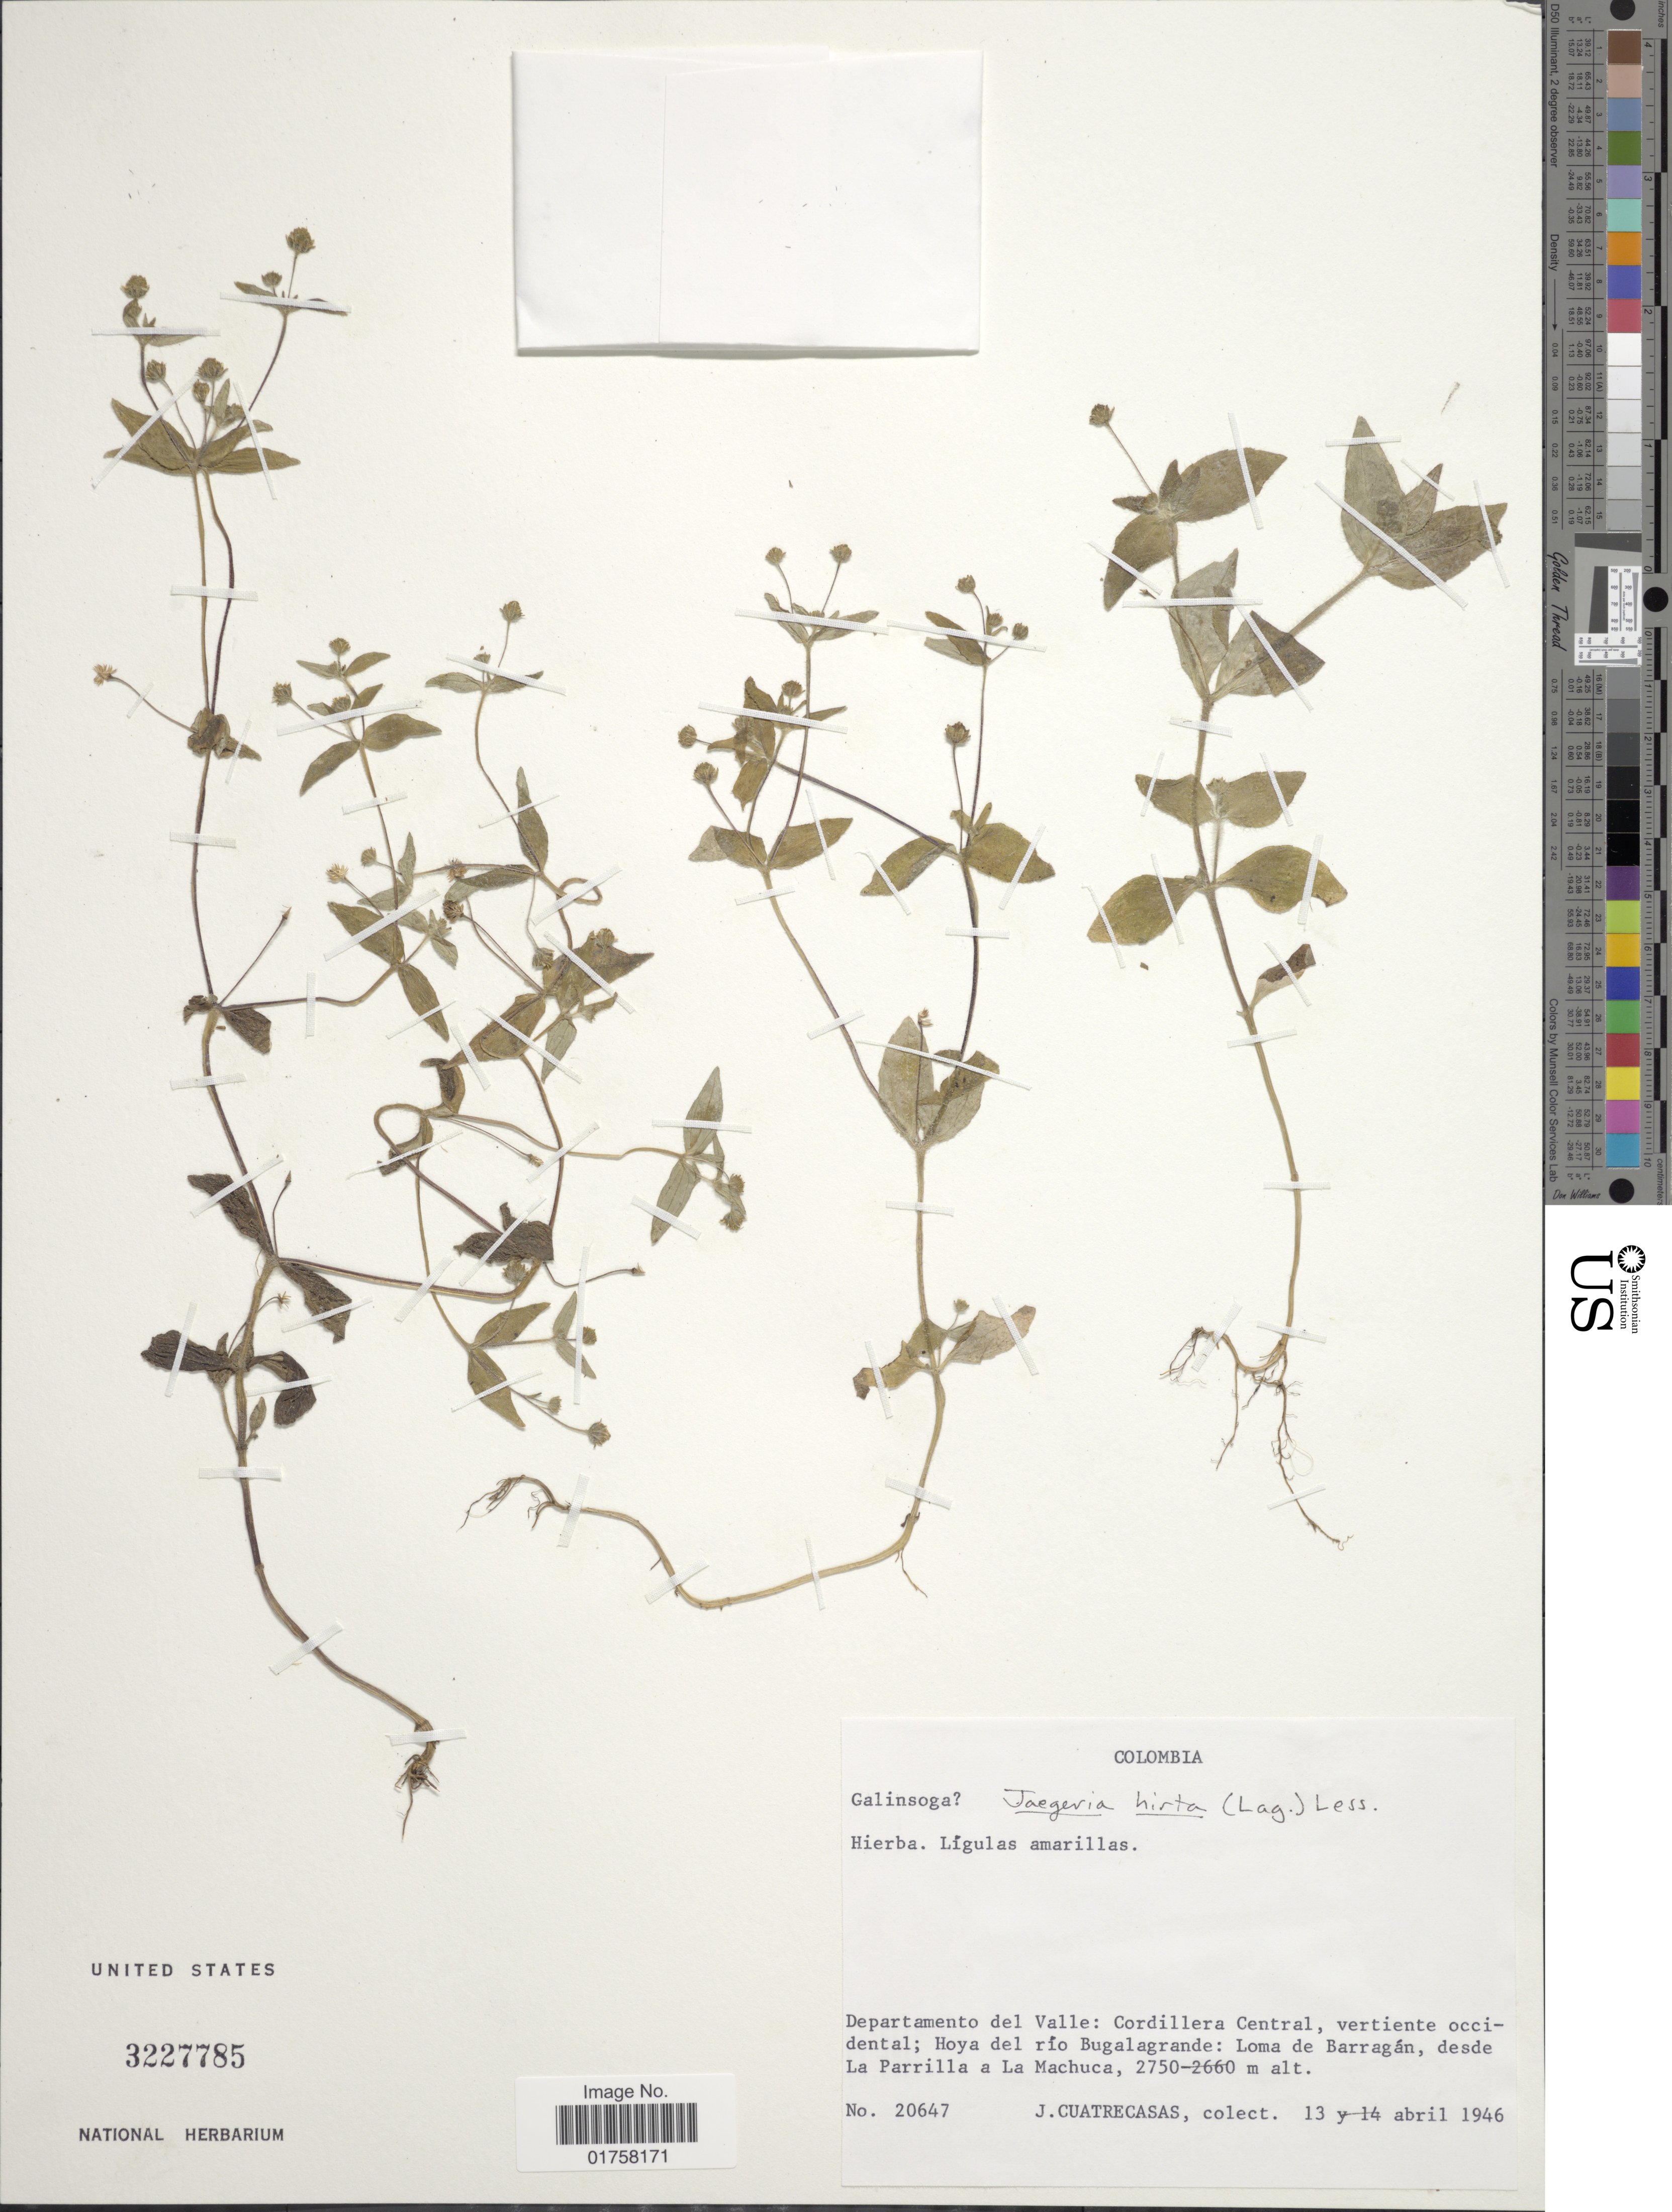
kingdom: Plantae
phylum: Tracheophyta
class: Magnoliopsida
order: Asterales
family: Asteraceae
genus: Jaegeria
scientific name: Jaegeria hirta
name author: (Lag.) Less.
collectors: J. Cuatrecasas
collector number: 20647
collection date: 1946-04-13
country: Colombia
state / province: Valle del Cauca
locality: Departamento del Valle: Cordillera Central, vertiente occidental; Hoya del río Bugalagrande: Loma de Barragán, desde La Parrilla a La Machuca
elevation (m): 2750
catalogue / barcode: US 3227785